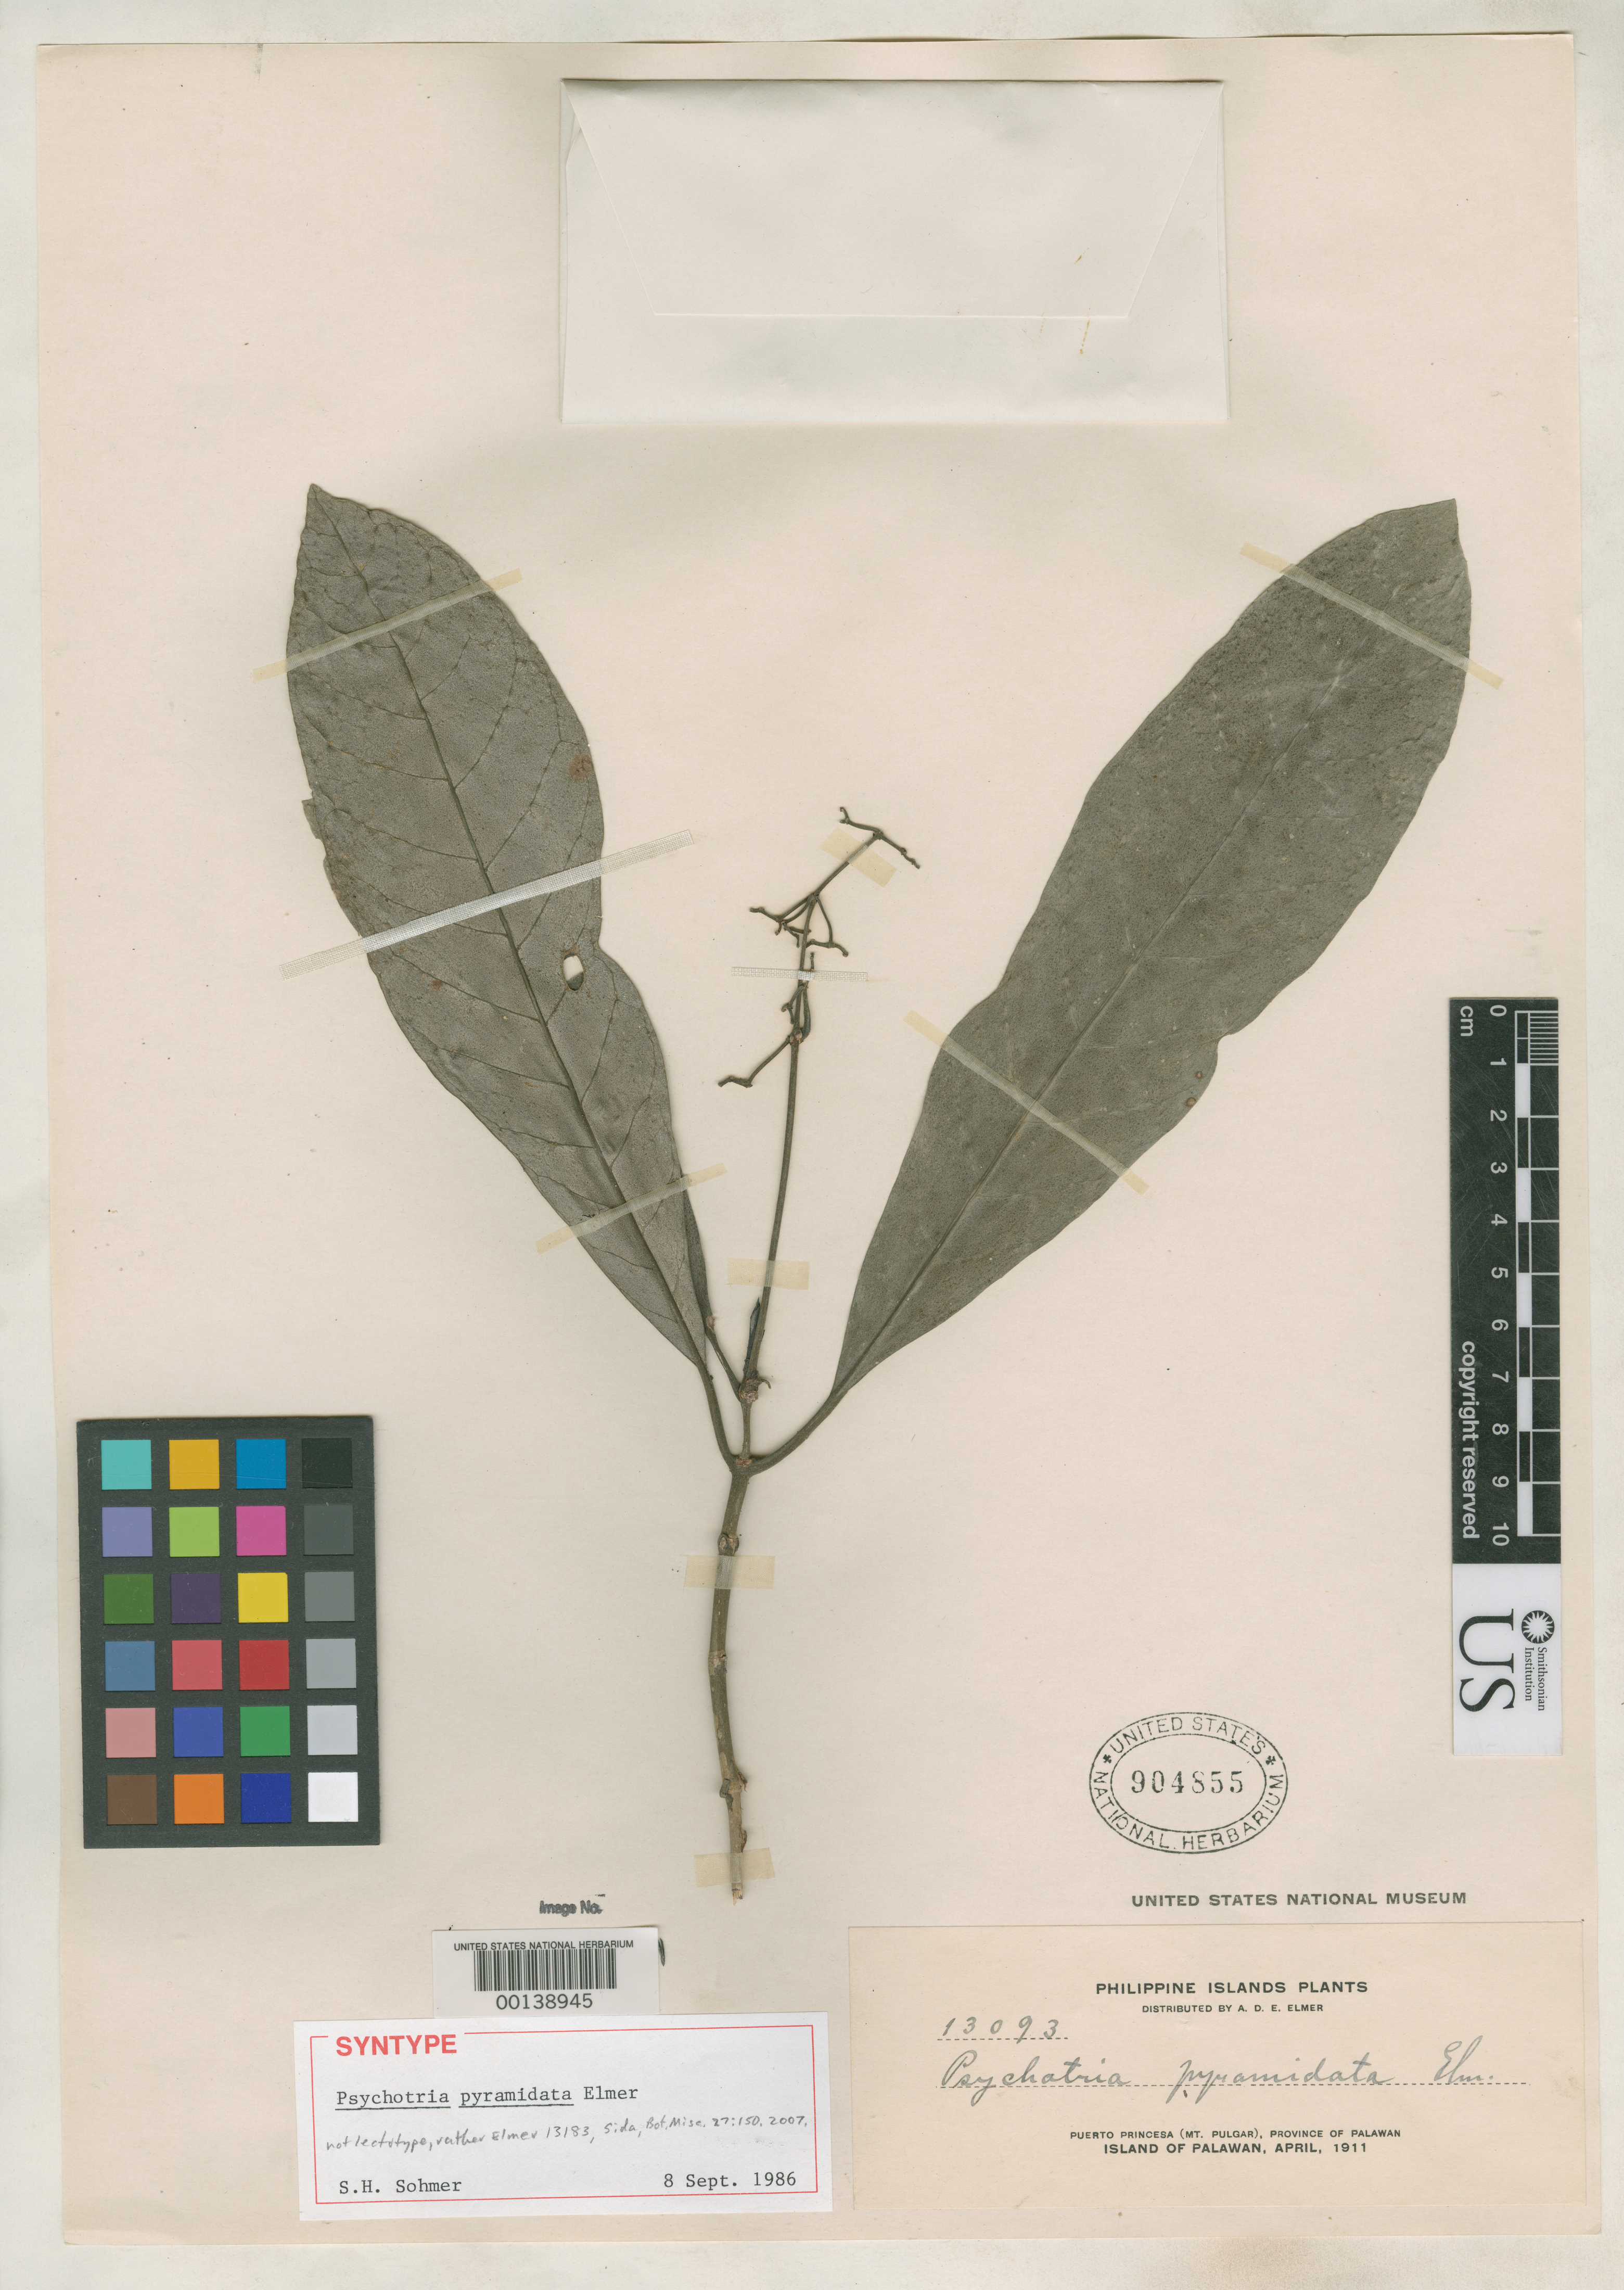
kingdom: Plantae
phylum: Tracheophyta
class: Magnoliopsida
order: Gentianales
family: Rubiaceae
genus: Psychotria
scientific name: Psychotria pyramidata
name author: Elmer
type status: Isosyntype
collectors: A. D. E. Elmer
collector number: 13093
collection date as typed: Apr 1911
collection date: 1911-04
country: Philippines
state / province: Mimaropa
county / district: Palawan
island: Palawan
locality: Puerto Princesa, Mt. Pulgar.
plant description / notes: Lectotype collection is Elmer 13183 as designated by Sohmer & Davis, Sida Bot. Misc. 27: 150 (2007).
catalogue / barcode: US 904855